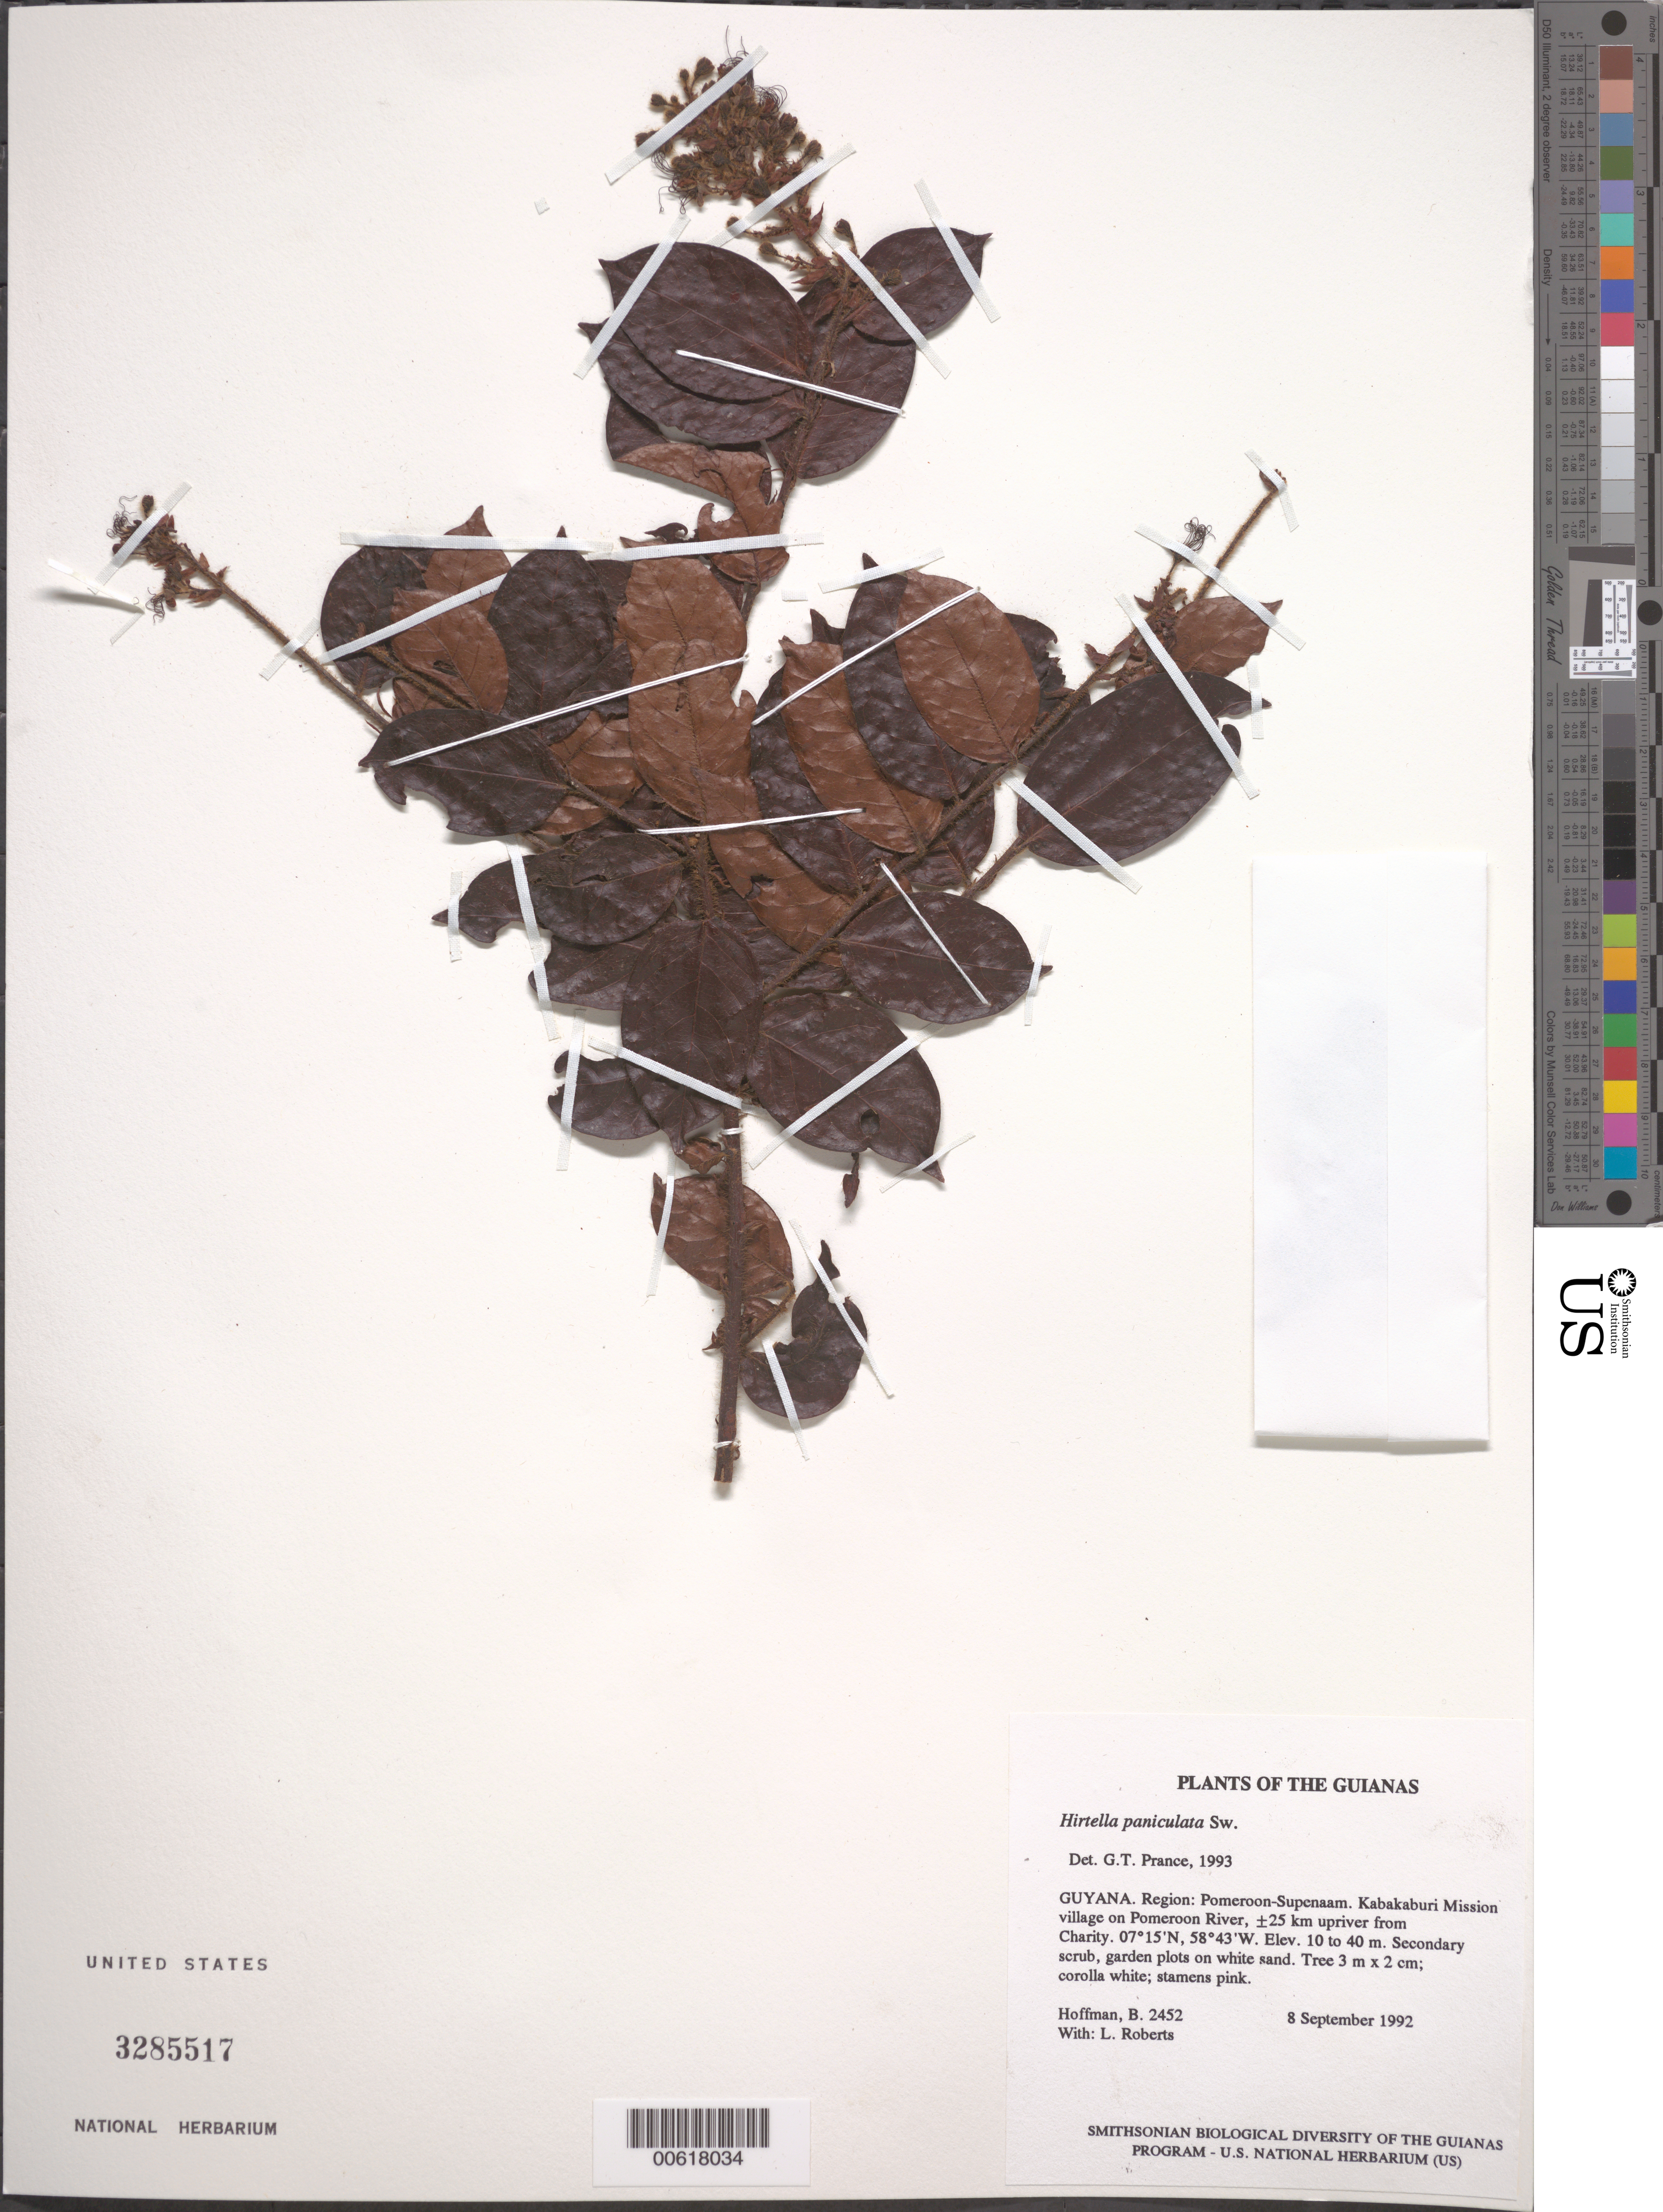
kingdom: Plantae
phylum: Tracheophyta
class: Magnoliopsida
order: Malpighiales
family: Chrysobalanaceae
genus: Hirtella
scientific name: Hirtella paniculata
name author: Sw.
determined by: Prance, G. T.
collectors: B. Hoffman & L. Roberts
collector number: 2452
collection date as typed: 8 September 1992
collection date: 1992-09-08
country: Guyana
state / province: Pomeroon-Supenaam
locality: Kabakaburi Mission village on Pomeroon River, ±25 km upriver from Charity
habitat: Secondary scrub, garden plots on white sand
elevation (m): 10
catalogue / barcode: US 3285517